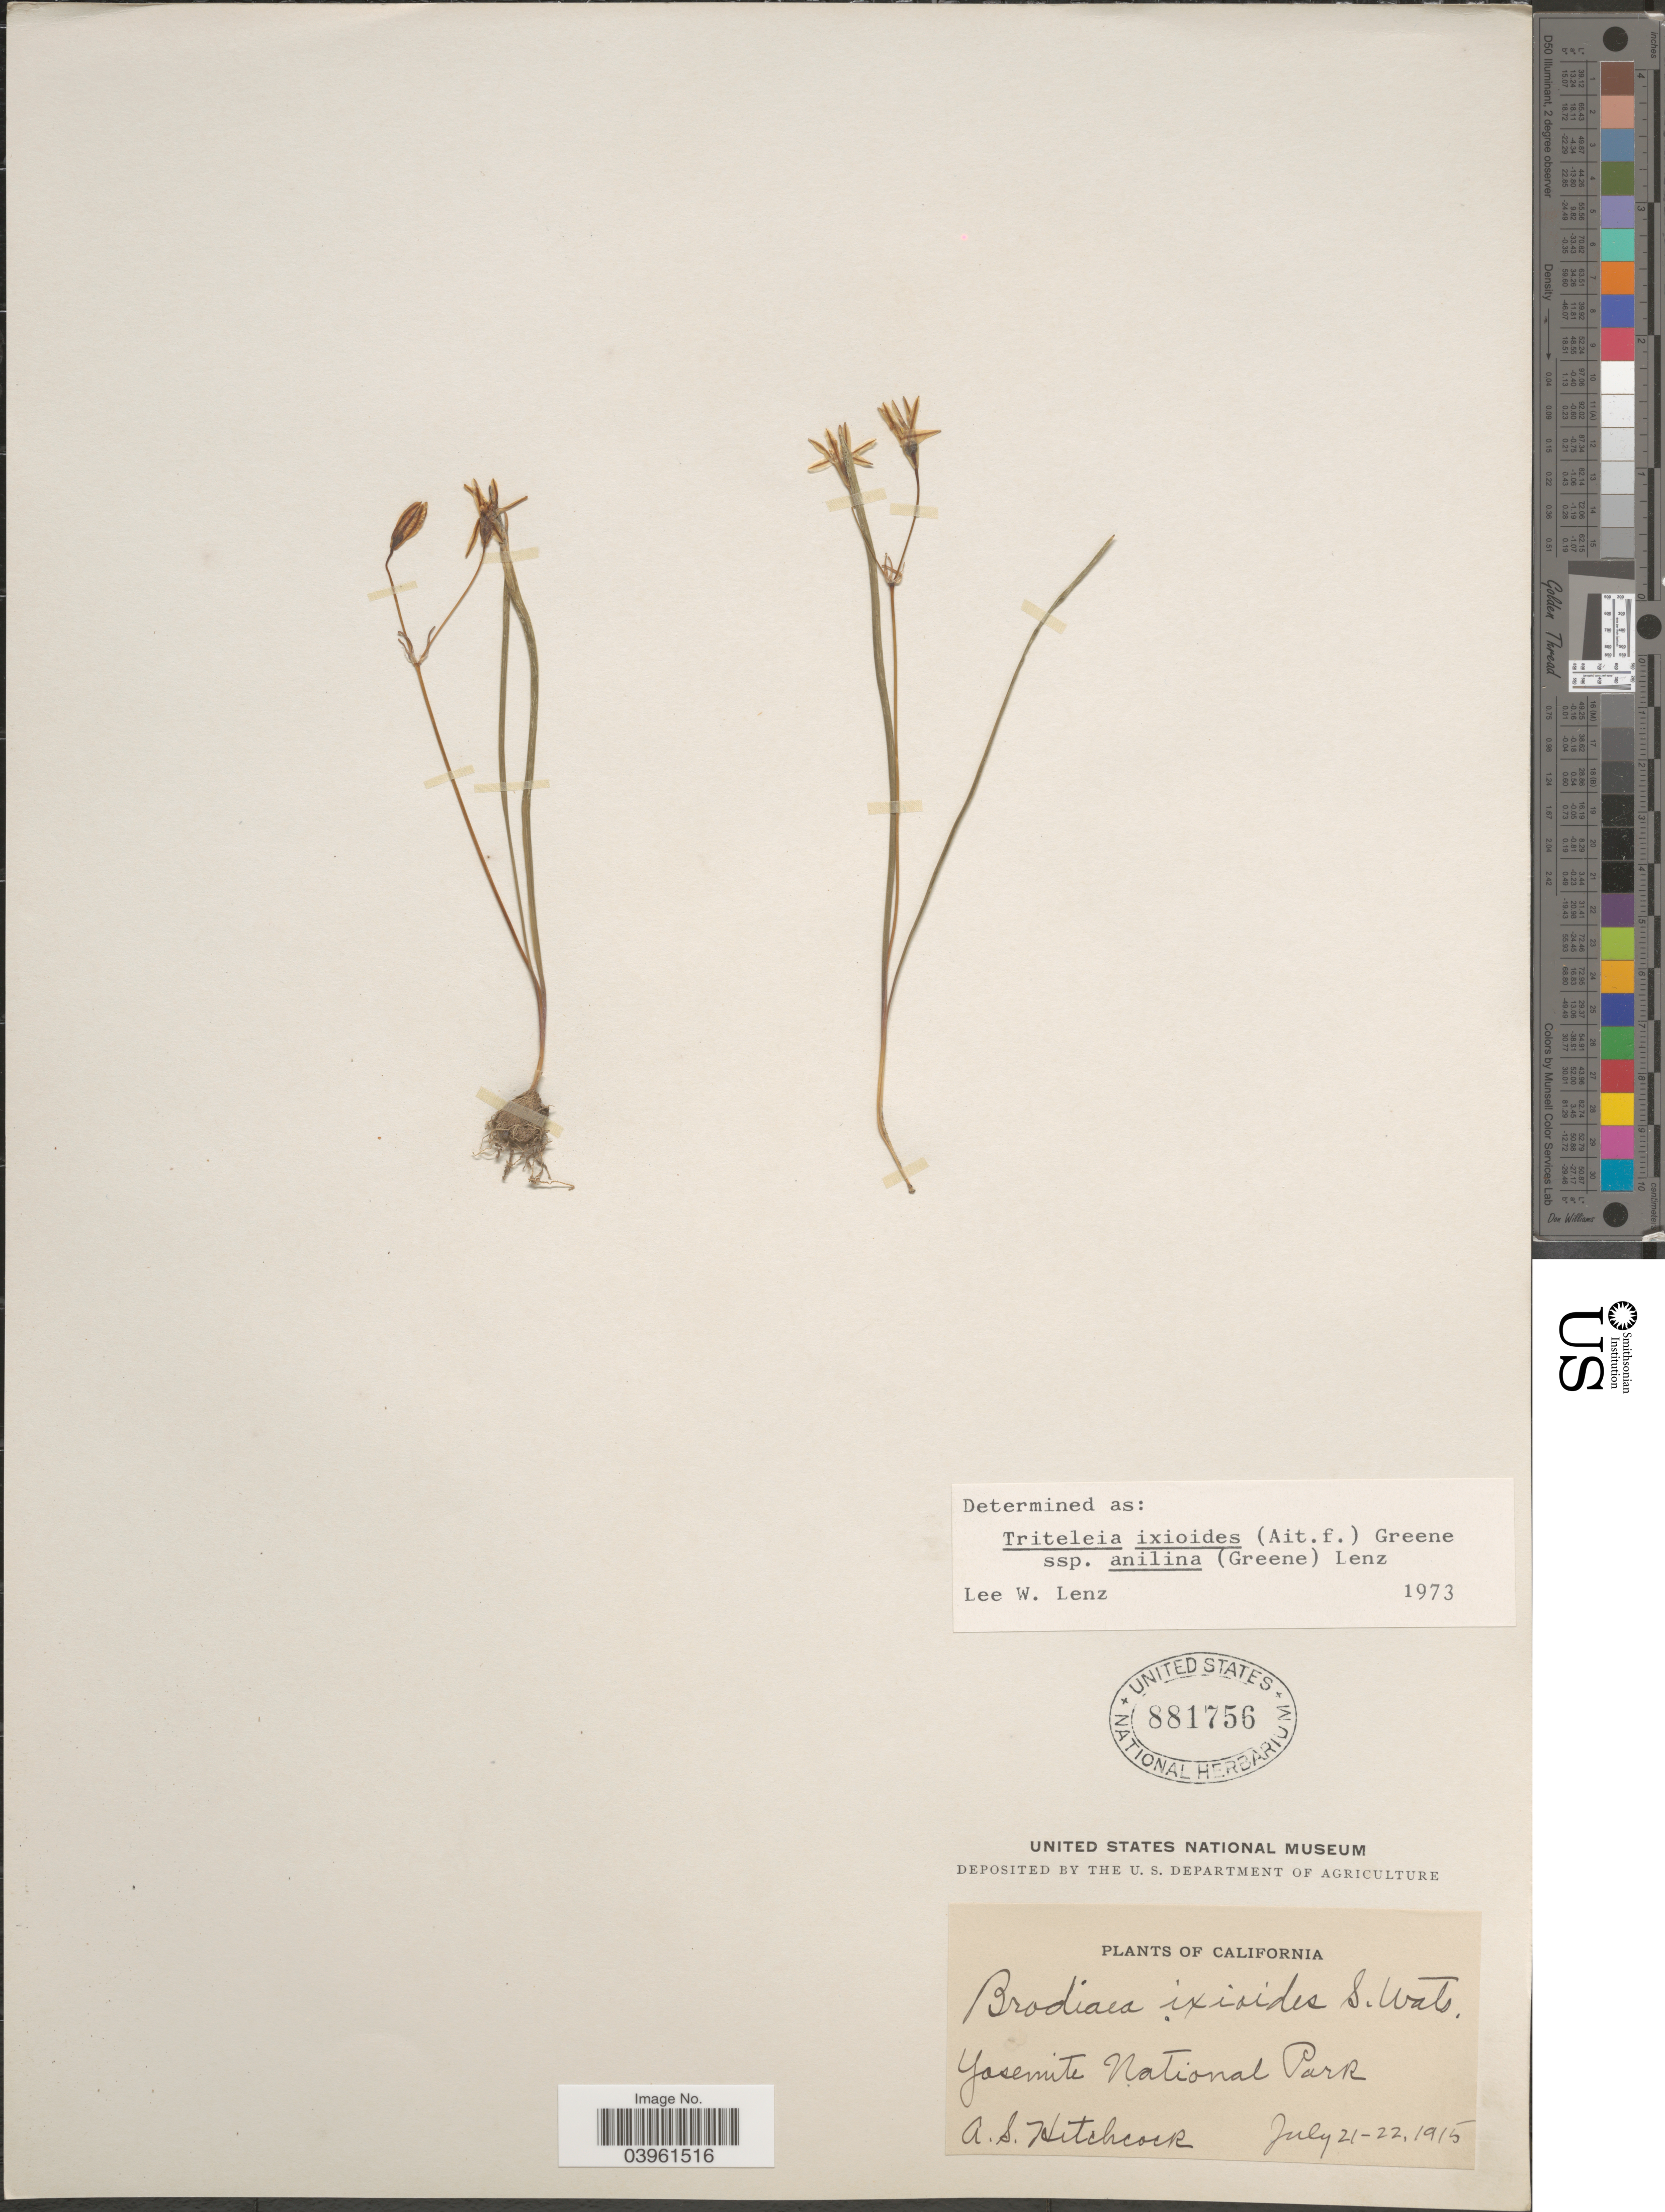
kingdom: Plantae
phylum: Tracheophyta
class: Liliopsida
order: Asparagales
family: Asparagaceae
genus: Triteleia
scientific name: Triteleia ixioides subsp. anilina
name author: (Greene) L.W. Lenz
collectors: A. S. Hitchcock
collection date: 1915-07-21/1915-07-22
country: United States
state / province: California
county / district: Mariposa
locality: Yosemite National Park.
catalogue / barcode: US 881756